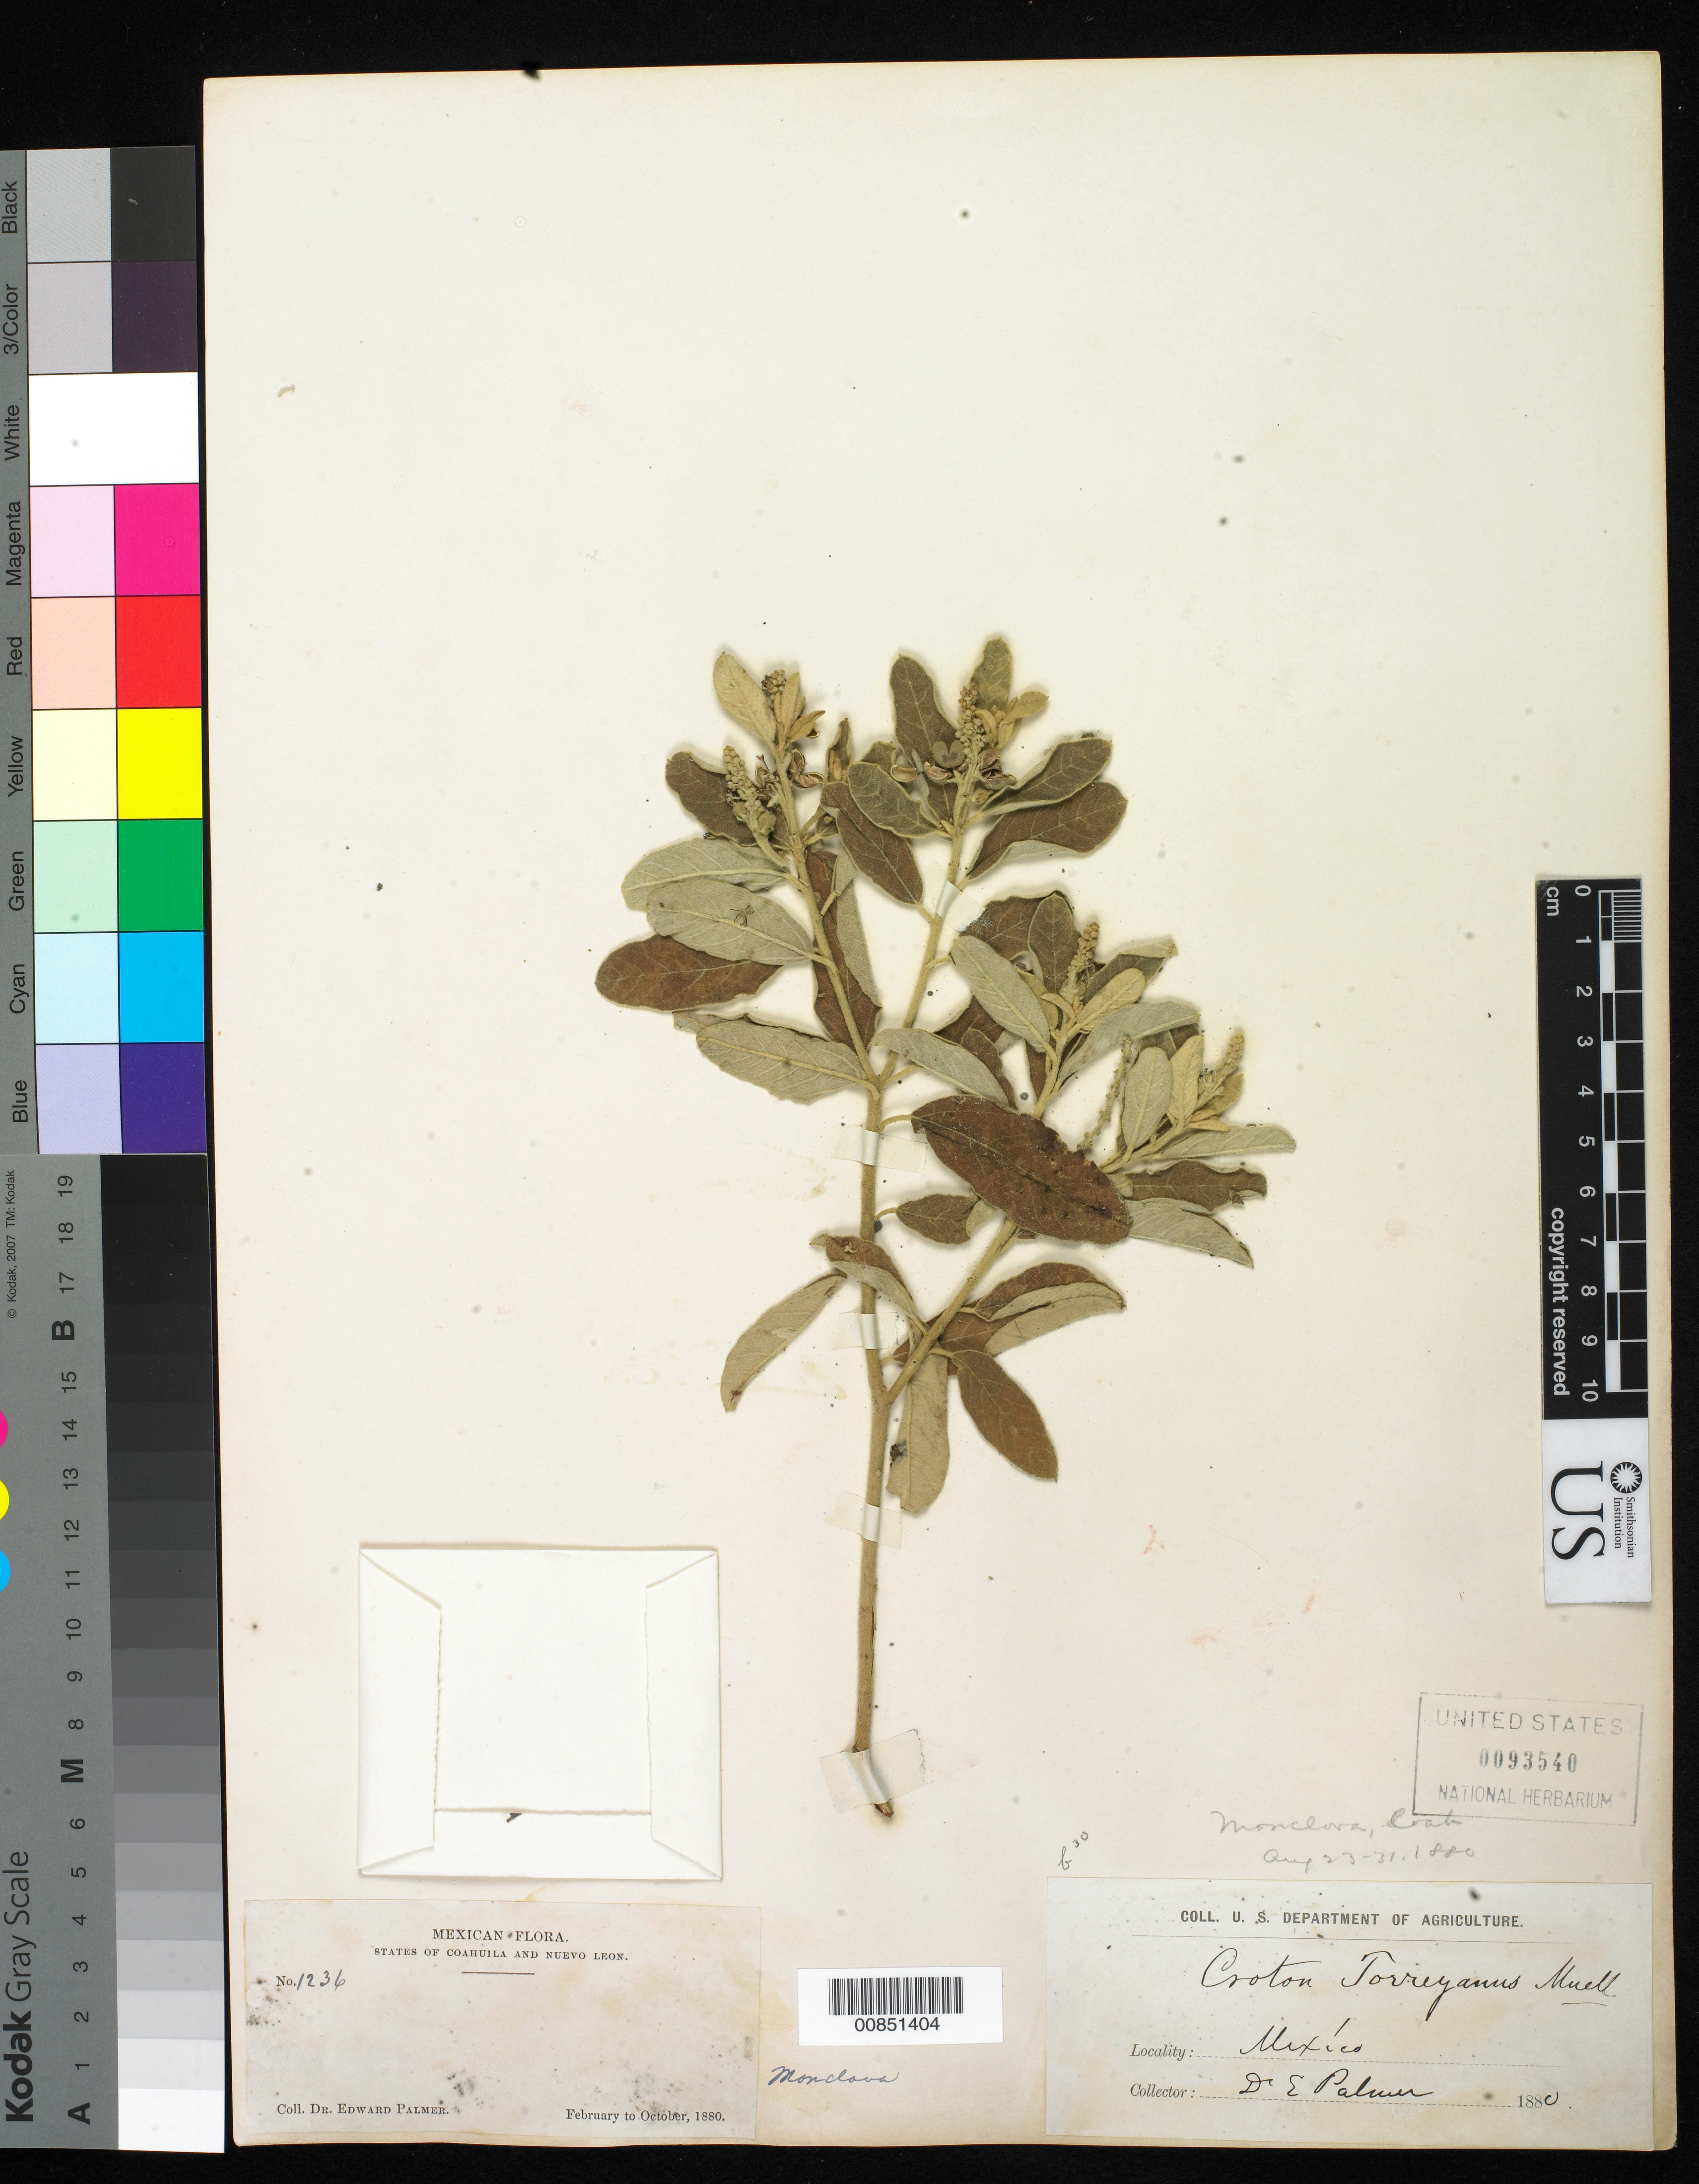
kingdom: Plantae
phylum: Tracheophyta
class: Magnoliopsida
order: Malpighiales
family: Euphorbiaceae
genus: Croton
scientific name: Croton torreyanus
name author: Müll. Arg. in DC.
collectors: E. Palmer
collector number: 1236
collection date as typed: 23 Aug 1880 to 31 Aug 1880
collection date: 1880-08-23/1880-08-31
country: Mexico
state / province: Coahuila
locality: Monclova, Coahuila.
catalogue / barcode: US 93540